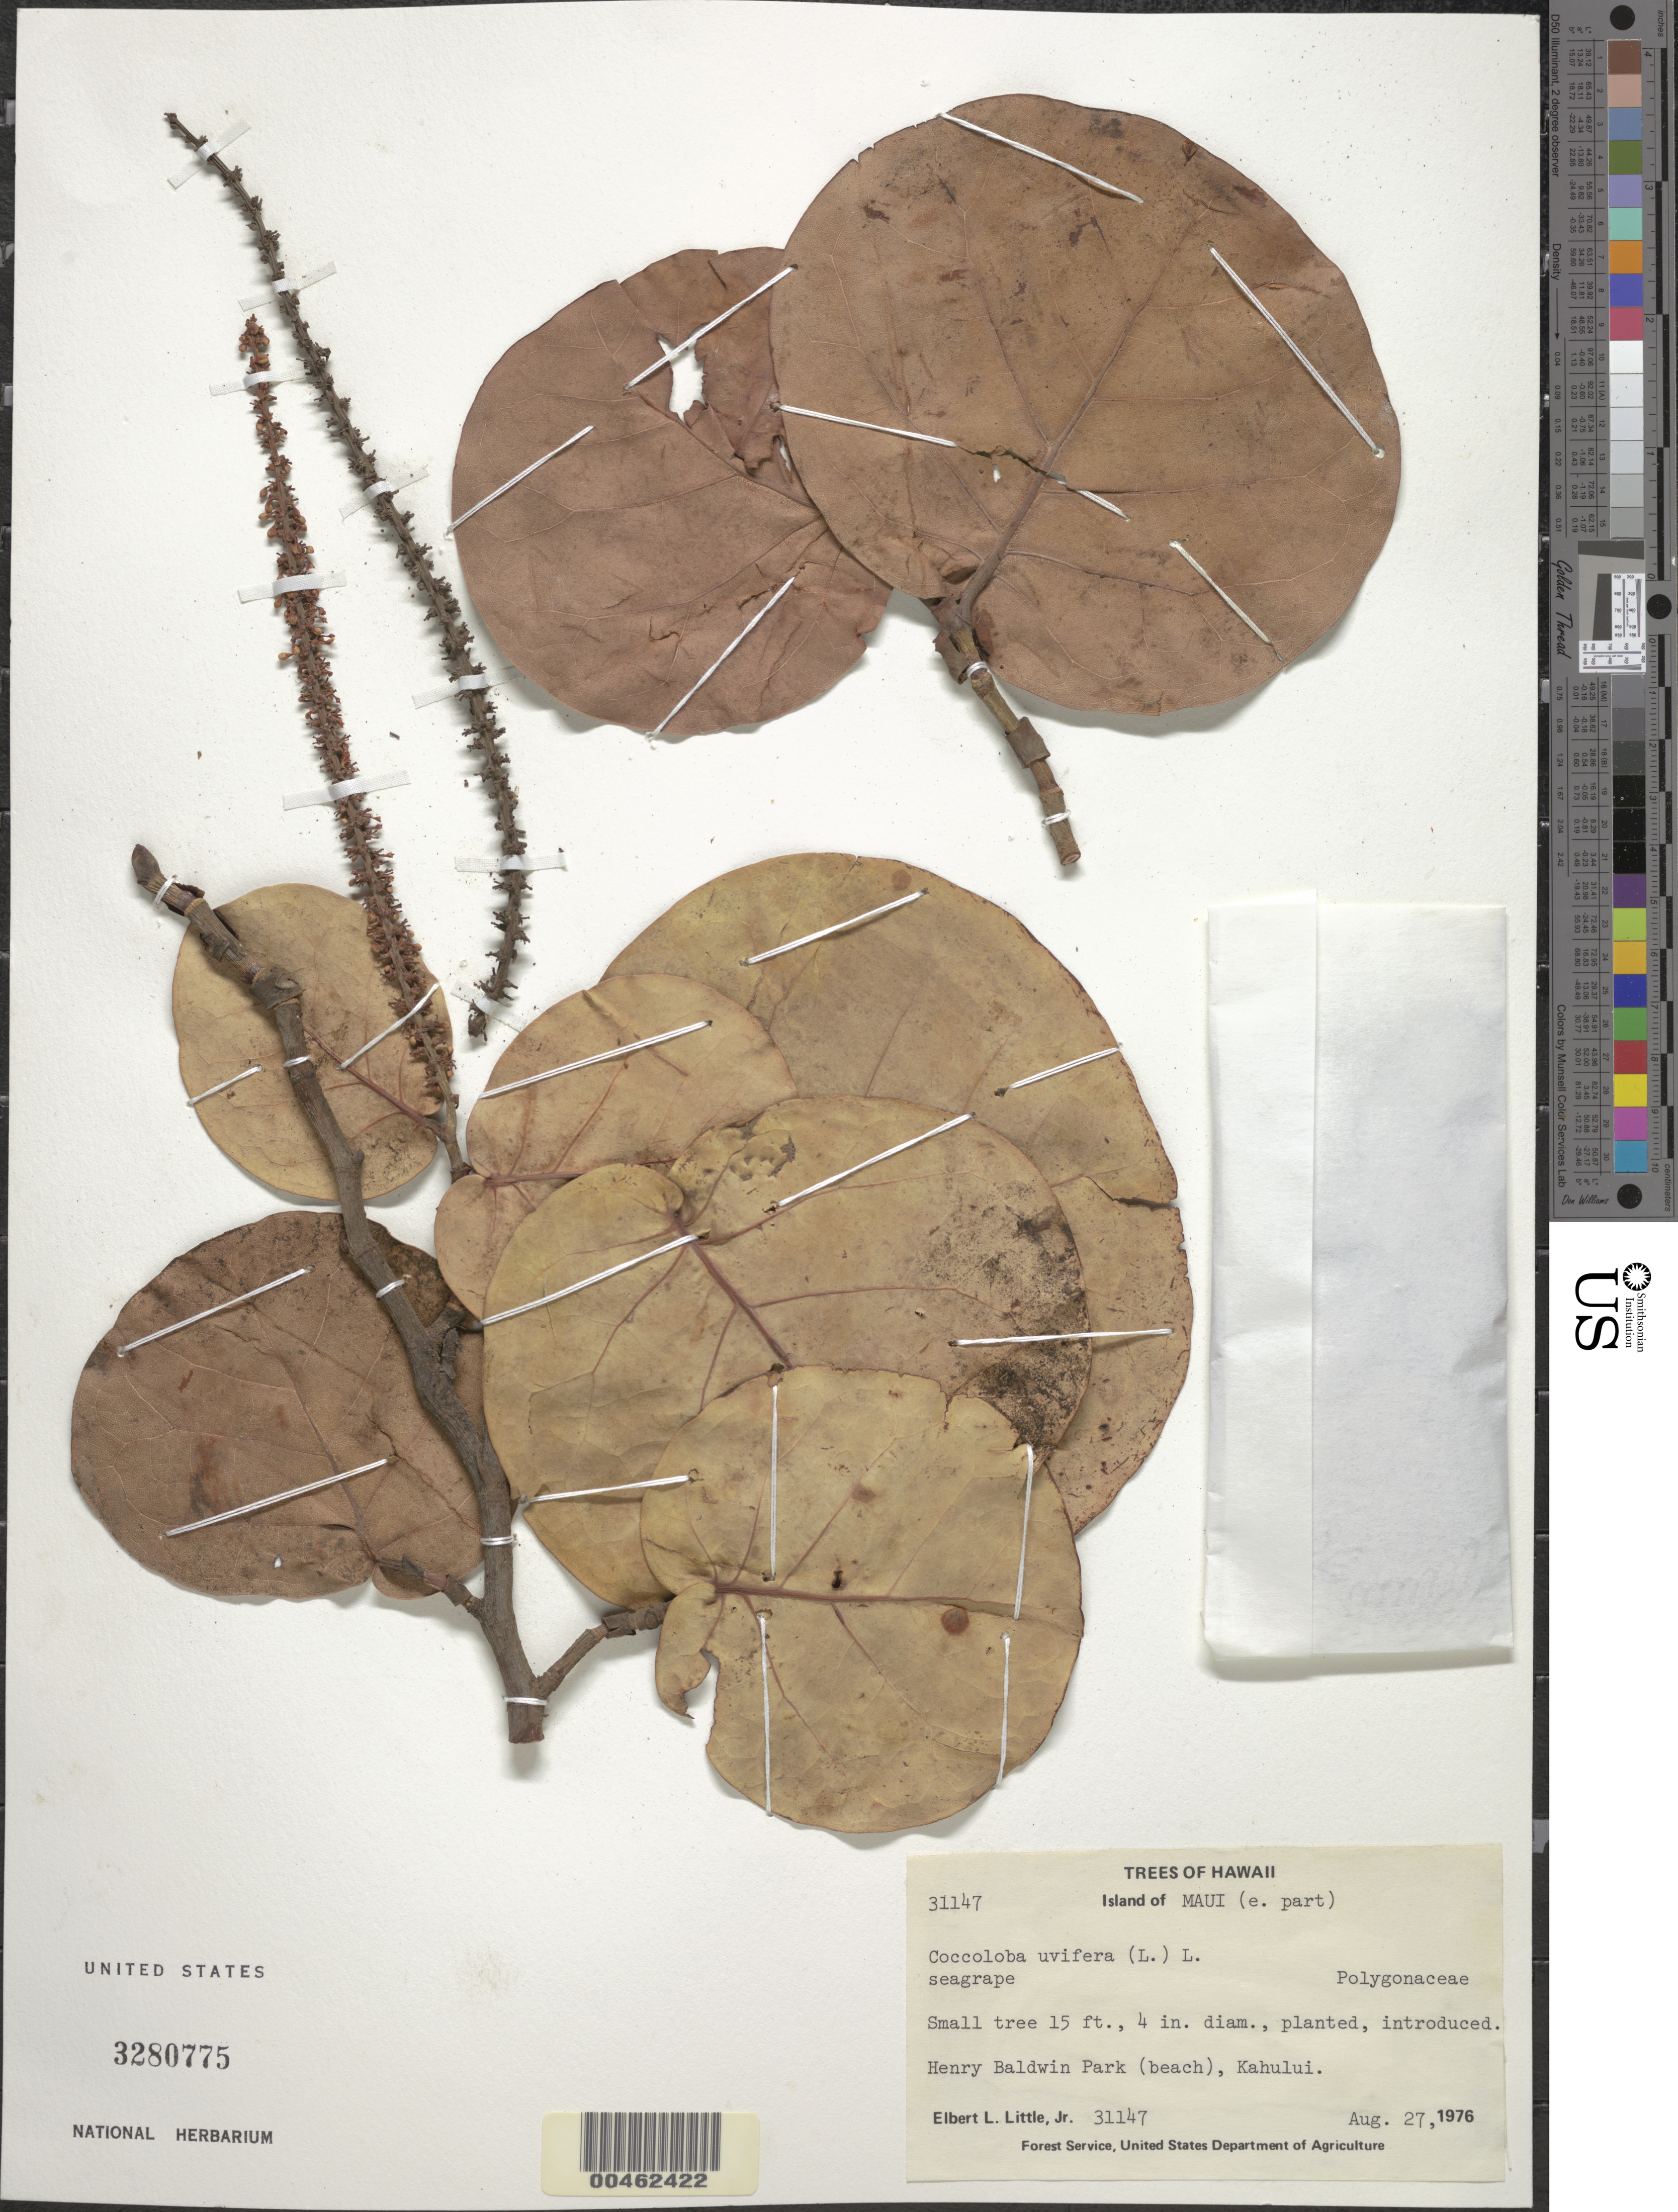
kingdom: Plantae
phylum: Tracheophyta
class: Magnoliopsida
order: Caryophyllales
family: Polygonaceae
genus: Coccoloba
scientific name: Coccoloba uvifera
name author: L.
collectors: E. L. Little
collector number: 31147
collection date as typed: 27 Aug 1976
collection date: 1976-08-27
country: United States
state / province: Hawaii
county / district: Maui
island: Maui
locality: E part of Maui, Henry Baldwin Park (beach), Kahului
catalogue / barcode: US 3280775